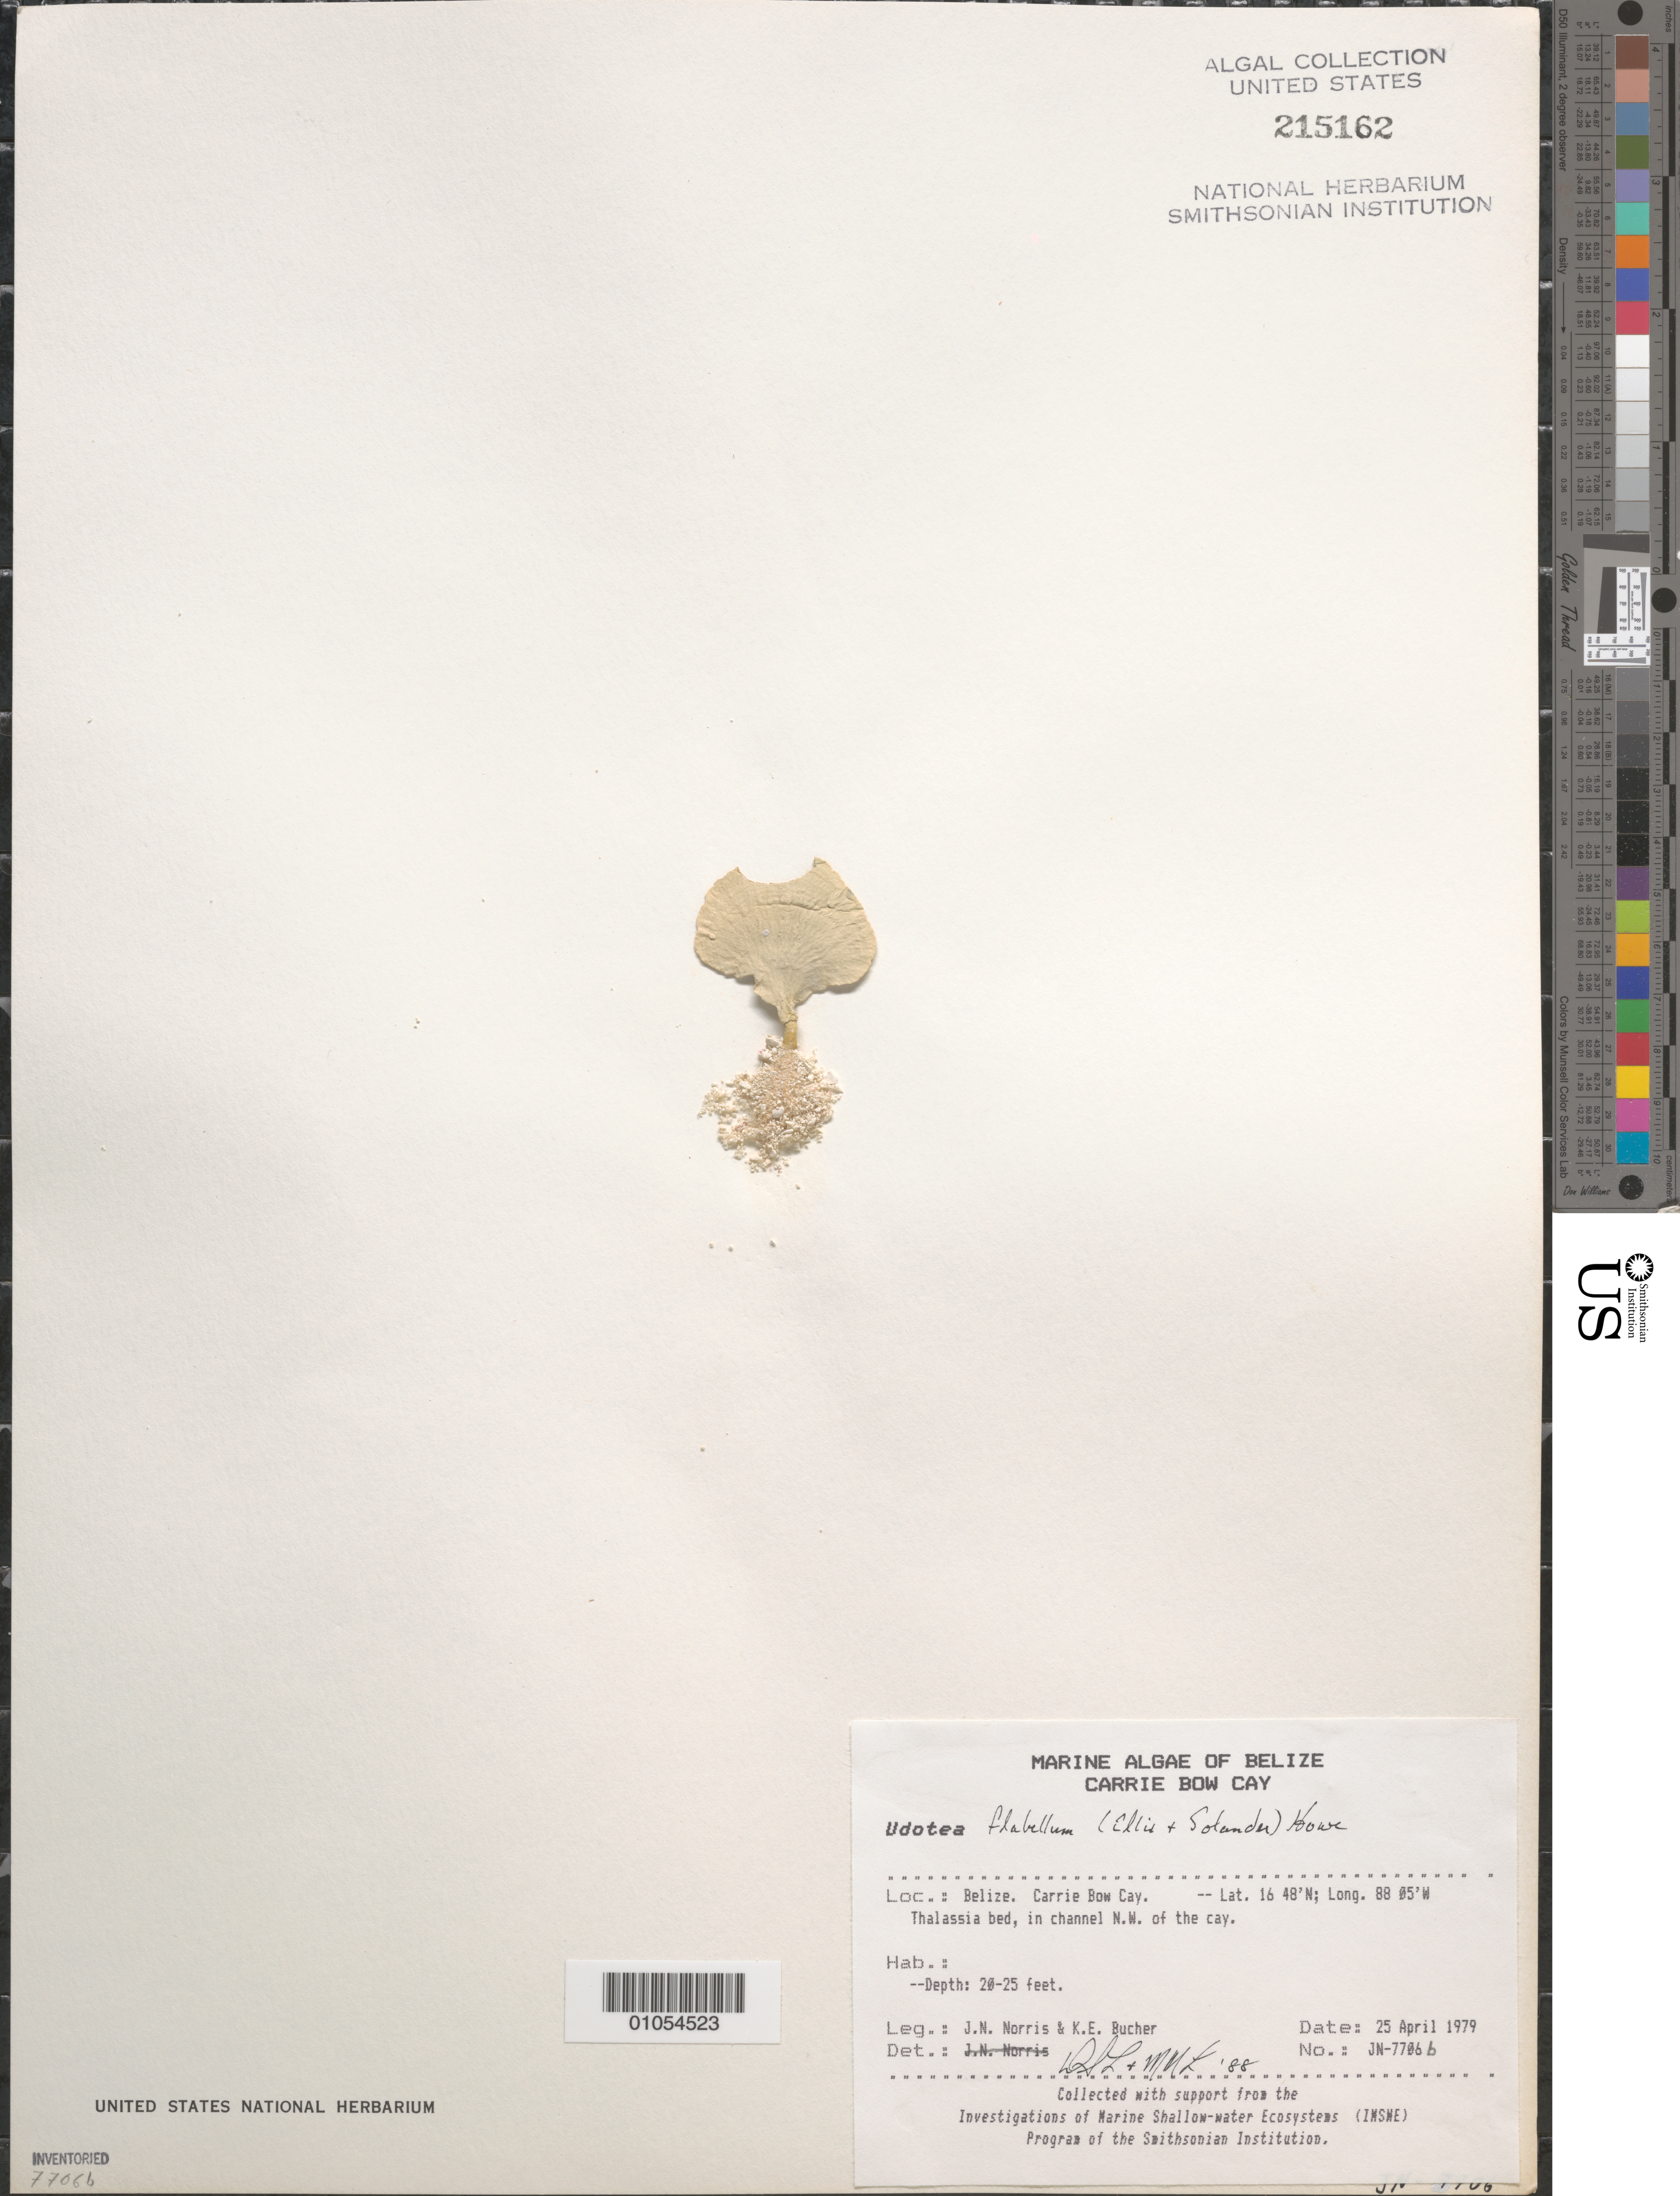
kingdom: Plantae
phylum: Chlorophyta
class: Ulvophyceae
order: Bryopsidales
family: Udoteaceae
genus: Udotea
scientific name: Udotea flabellum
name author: (J. Ellis & Sol.) M. Howe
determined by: Littler, D. S.; Littler, M. M.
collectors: J. N. Norris & K. E. Bucher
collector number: JN-7706B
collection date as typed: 25 Apr 1979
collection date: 1979-04-25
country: Belize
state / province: Stann Creek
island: Carrie Bow Cay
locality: Northwest of Carrie Bow Cay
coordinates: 16 48'N, 88 05'W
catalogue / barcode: US 215162